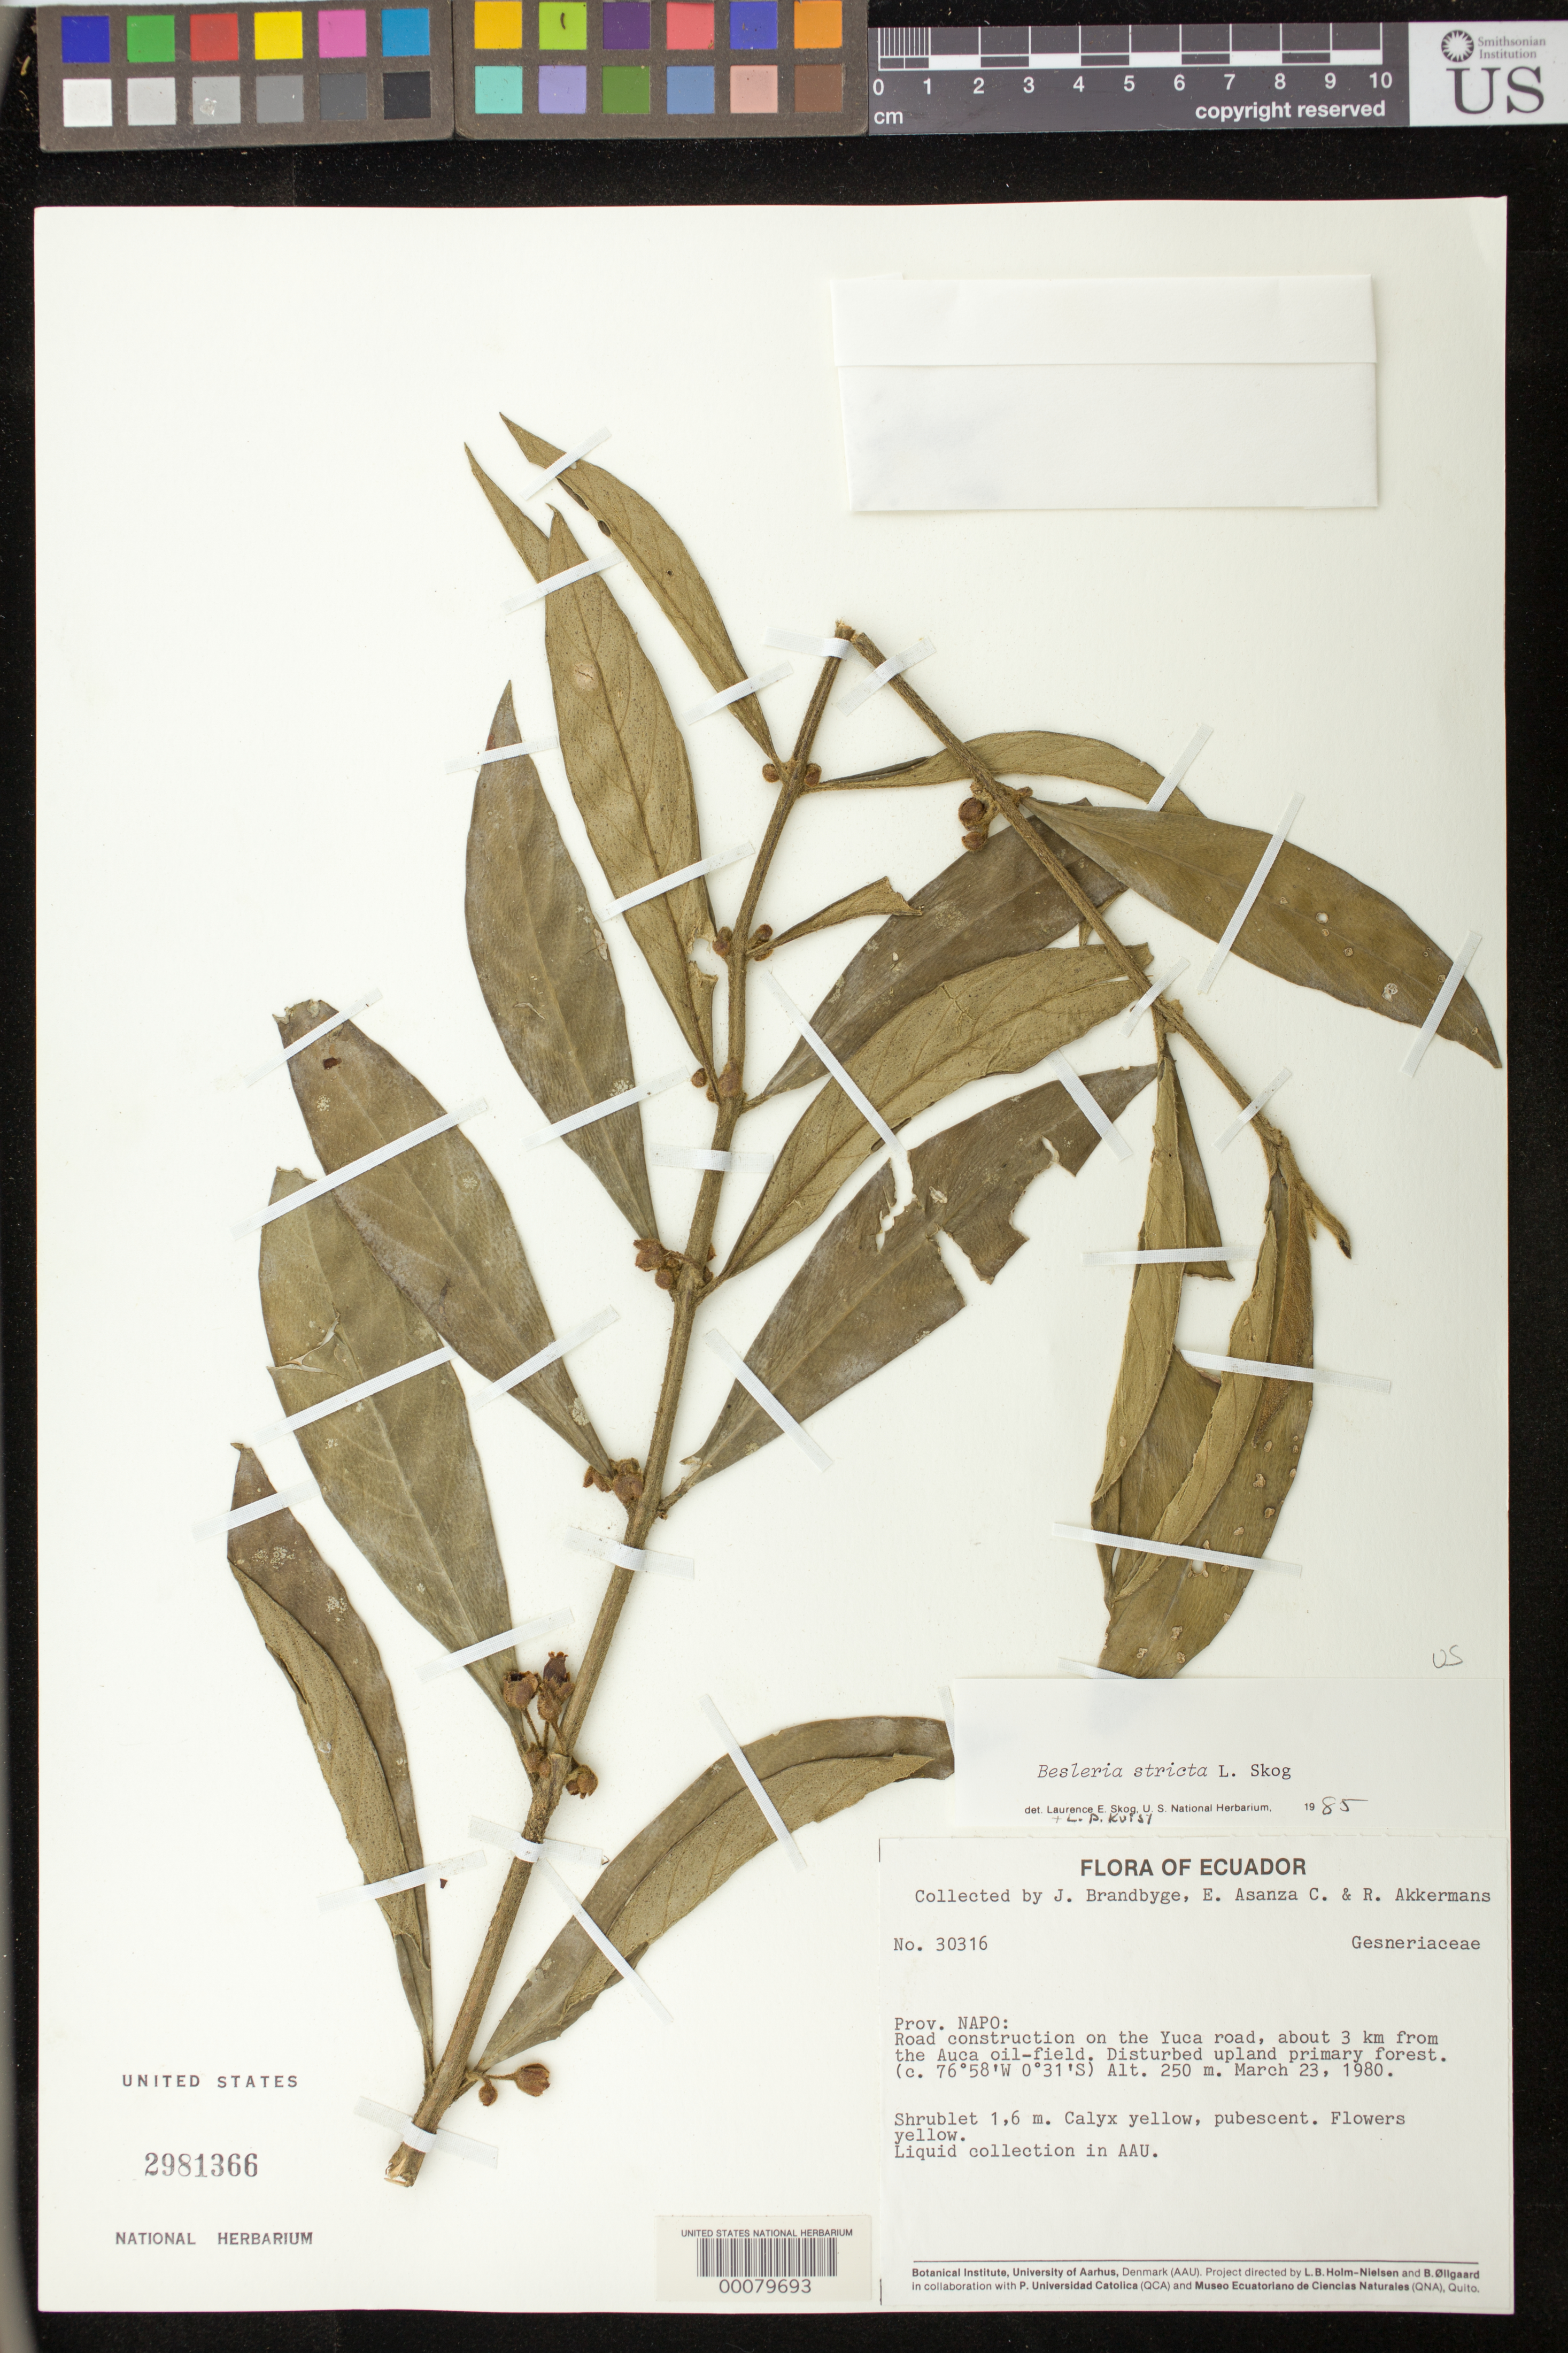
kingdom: Plantae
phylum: Tracheophyta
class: Magnoliopsida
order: Lamiales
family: Gesneriaceae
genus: Besleria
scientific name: Besleria stricta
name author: L.E. Skog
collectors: J. Brandbyge & et al.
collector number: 30316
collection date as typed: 23 Mar 1980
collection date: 1980-03-23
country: Ecuador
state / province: Napo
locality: Road construction on the Yuca road, about 3 km from the Auca oil-field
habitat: Disturbed upland primary forest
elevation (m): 250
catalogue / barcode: US 2981366